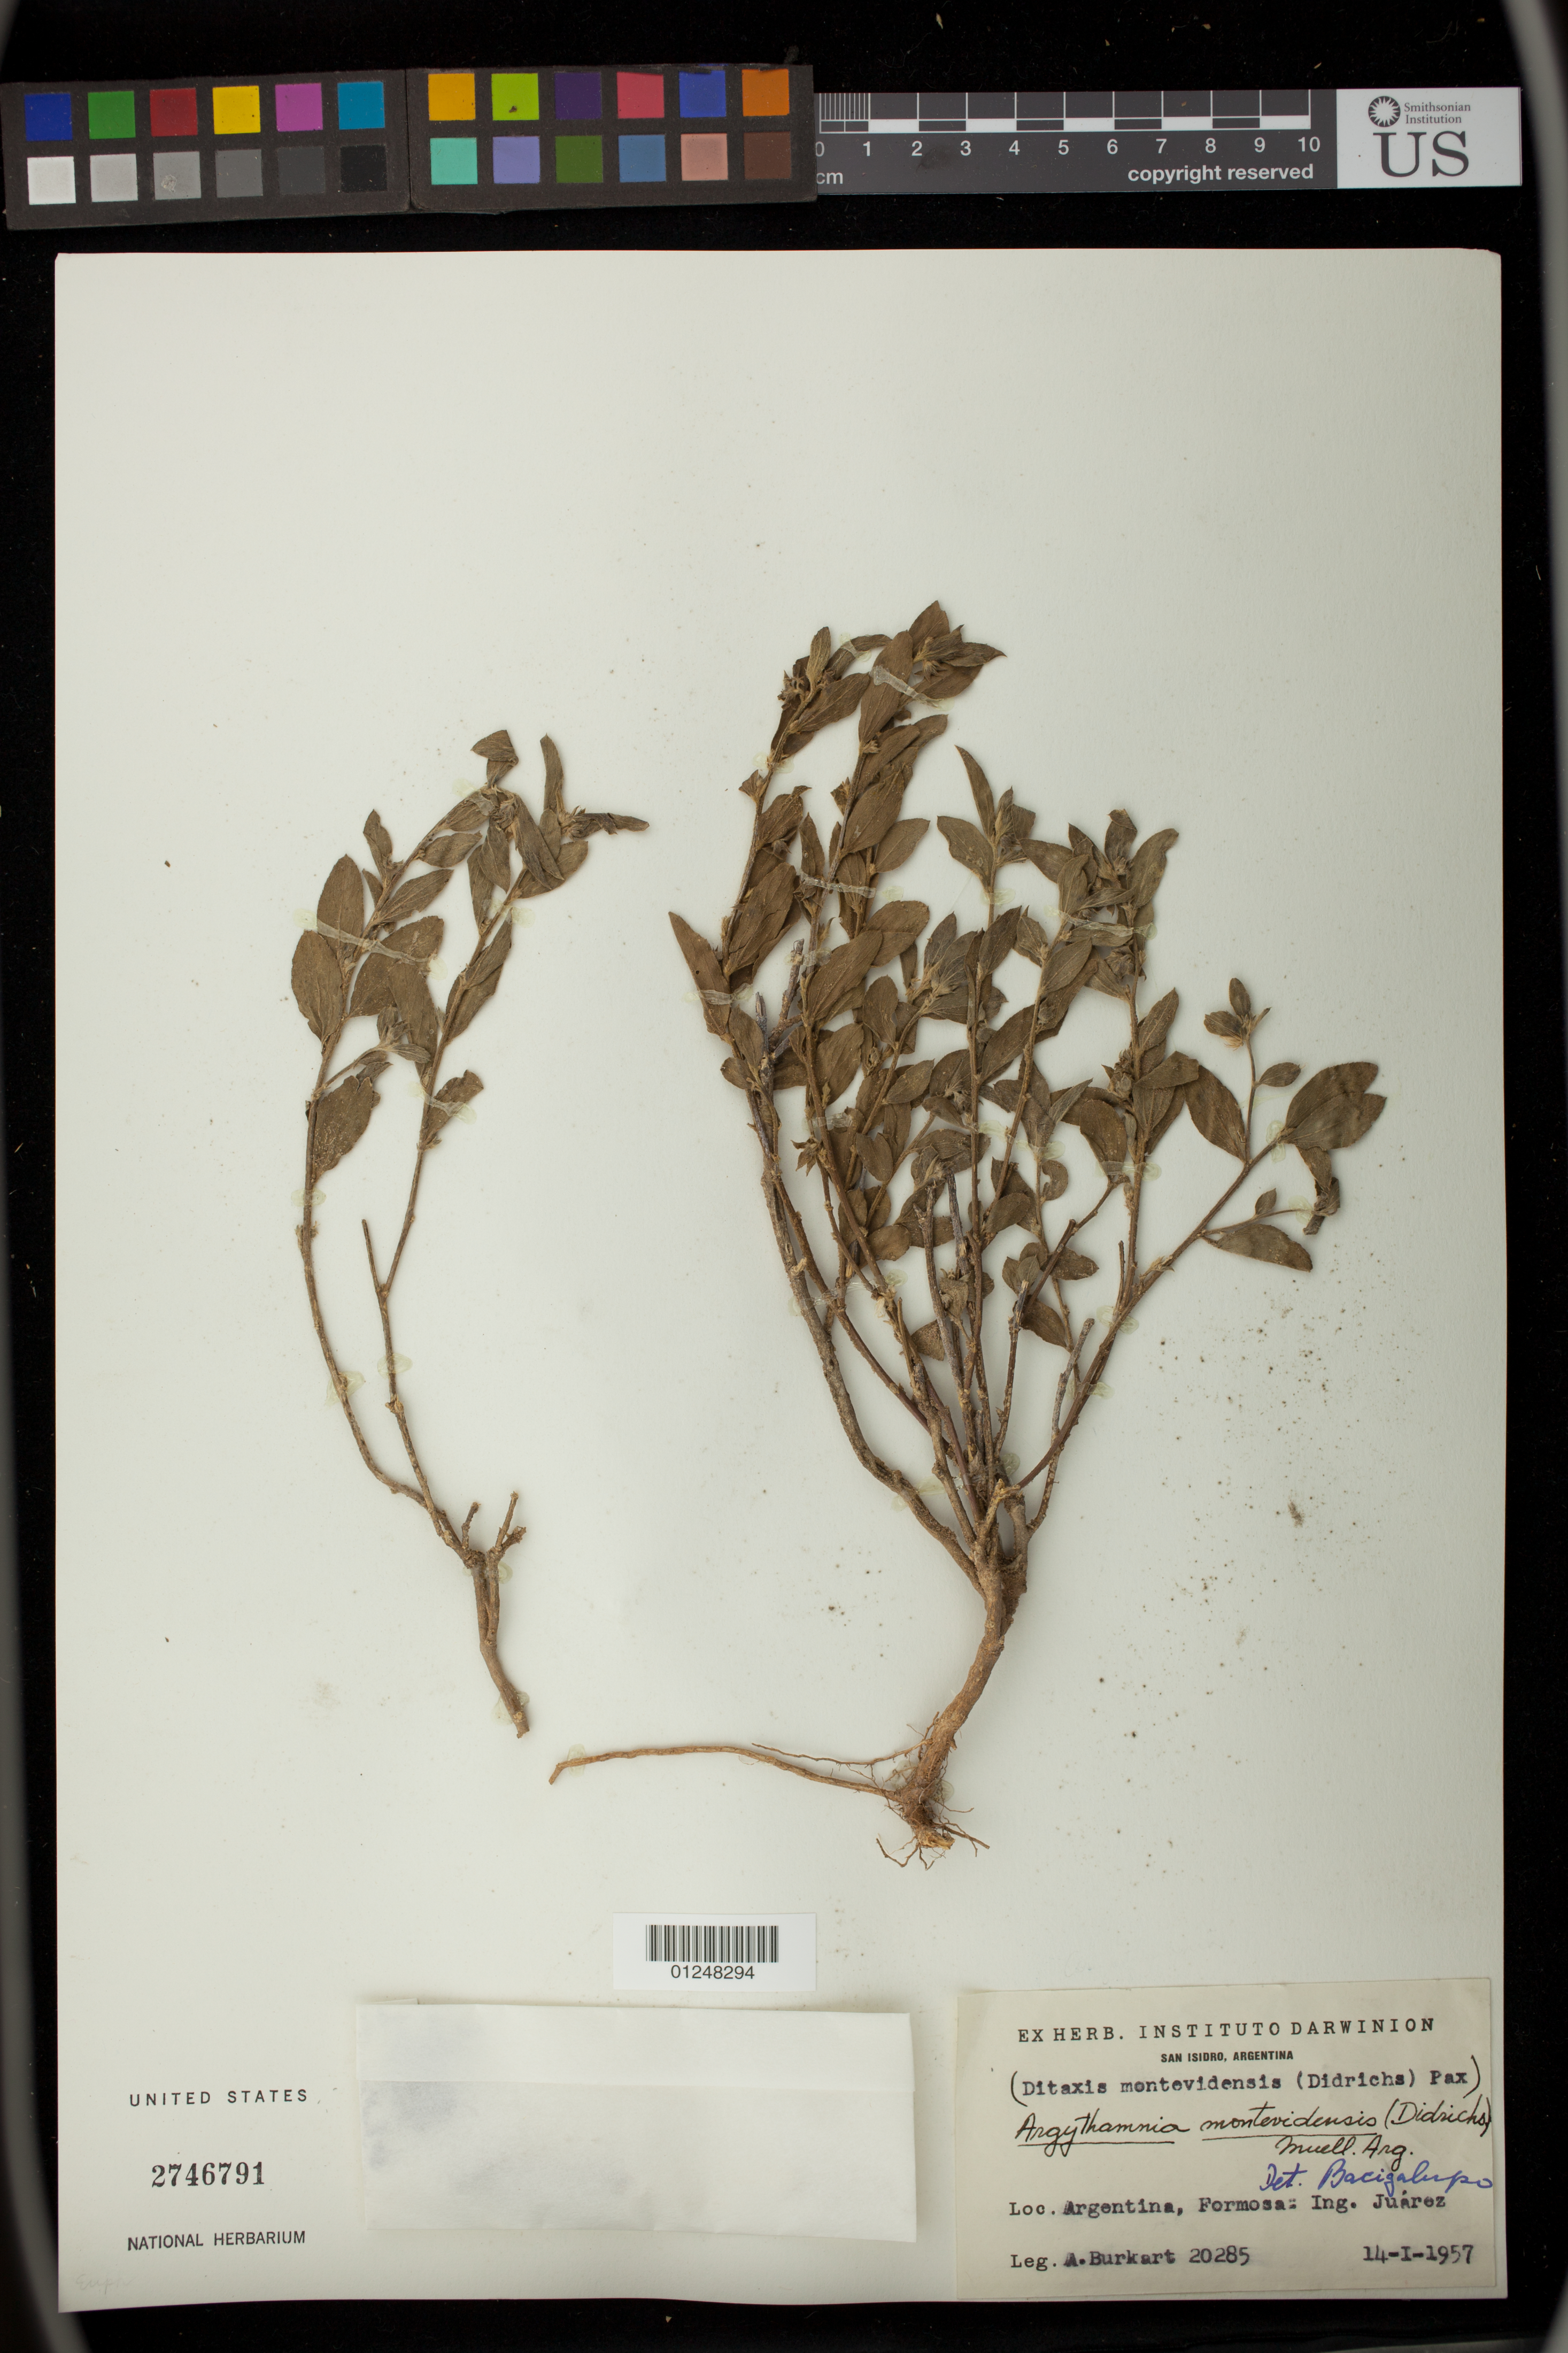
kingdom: Plantae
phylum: Tracheophyta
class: Magnoliopsida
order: Malpighiales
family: Euphorbiaceae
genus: Argythamnia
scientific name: Argythamnia montevidensis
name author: (Didr.) Müll. Arg.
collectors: A. E. Burkart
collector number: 20285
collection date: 1957-01-14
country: Argentina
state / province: Formosa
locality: San Isidro. Ing. Juarez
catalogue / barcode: US 2746791